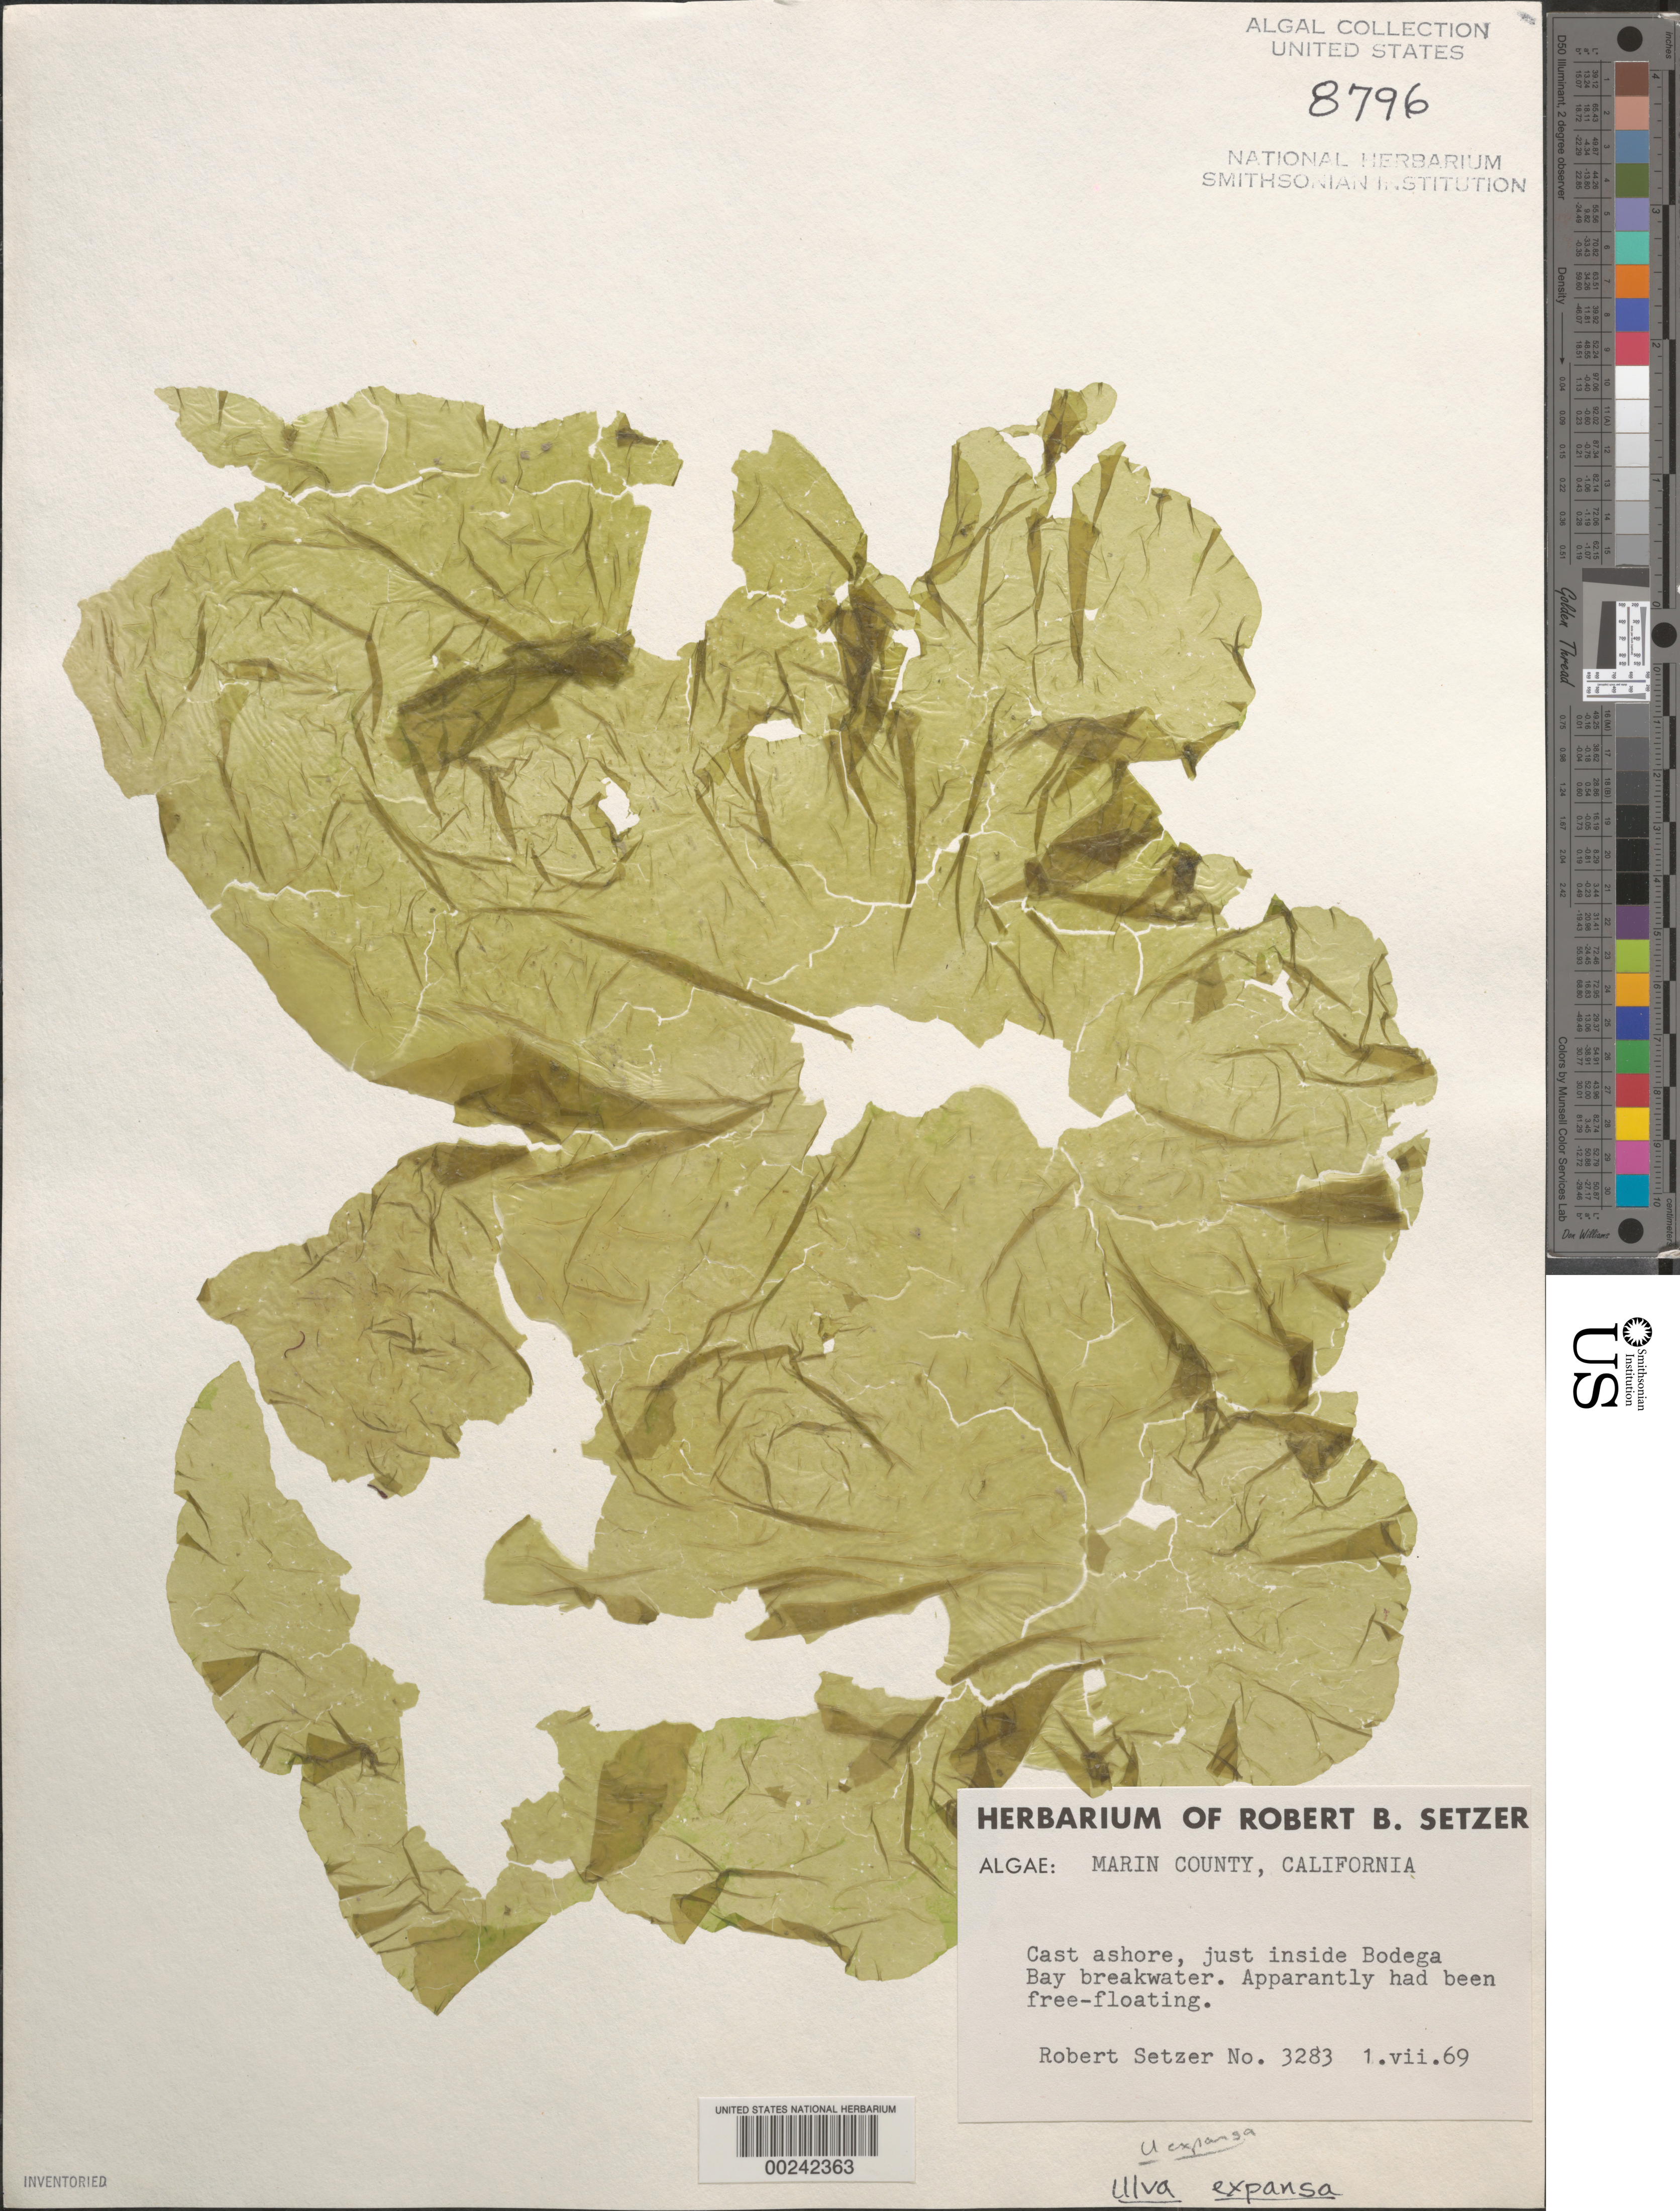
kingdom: Plantae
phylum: Chlorophyta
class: Ulvophyceae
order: Ulvales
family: Ulvaceae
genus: Ulva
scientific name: Ulva expansa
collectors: R. Setzer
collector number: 3283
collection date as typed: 01 Jul 1969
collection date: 1969-07-01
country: United States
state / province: California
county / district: Marin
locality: Bodega Bay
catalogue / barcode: US 8796